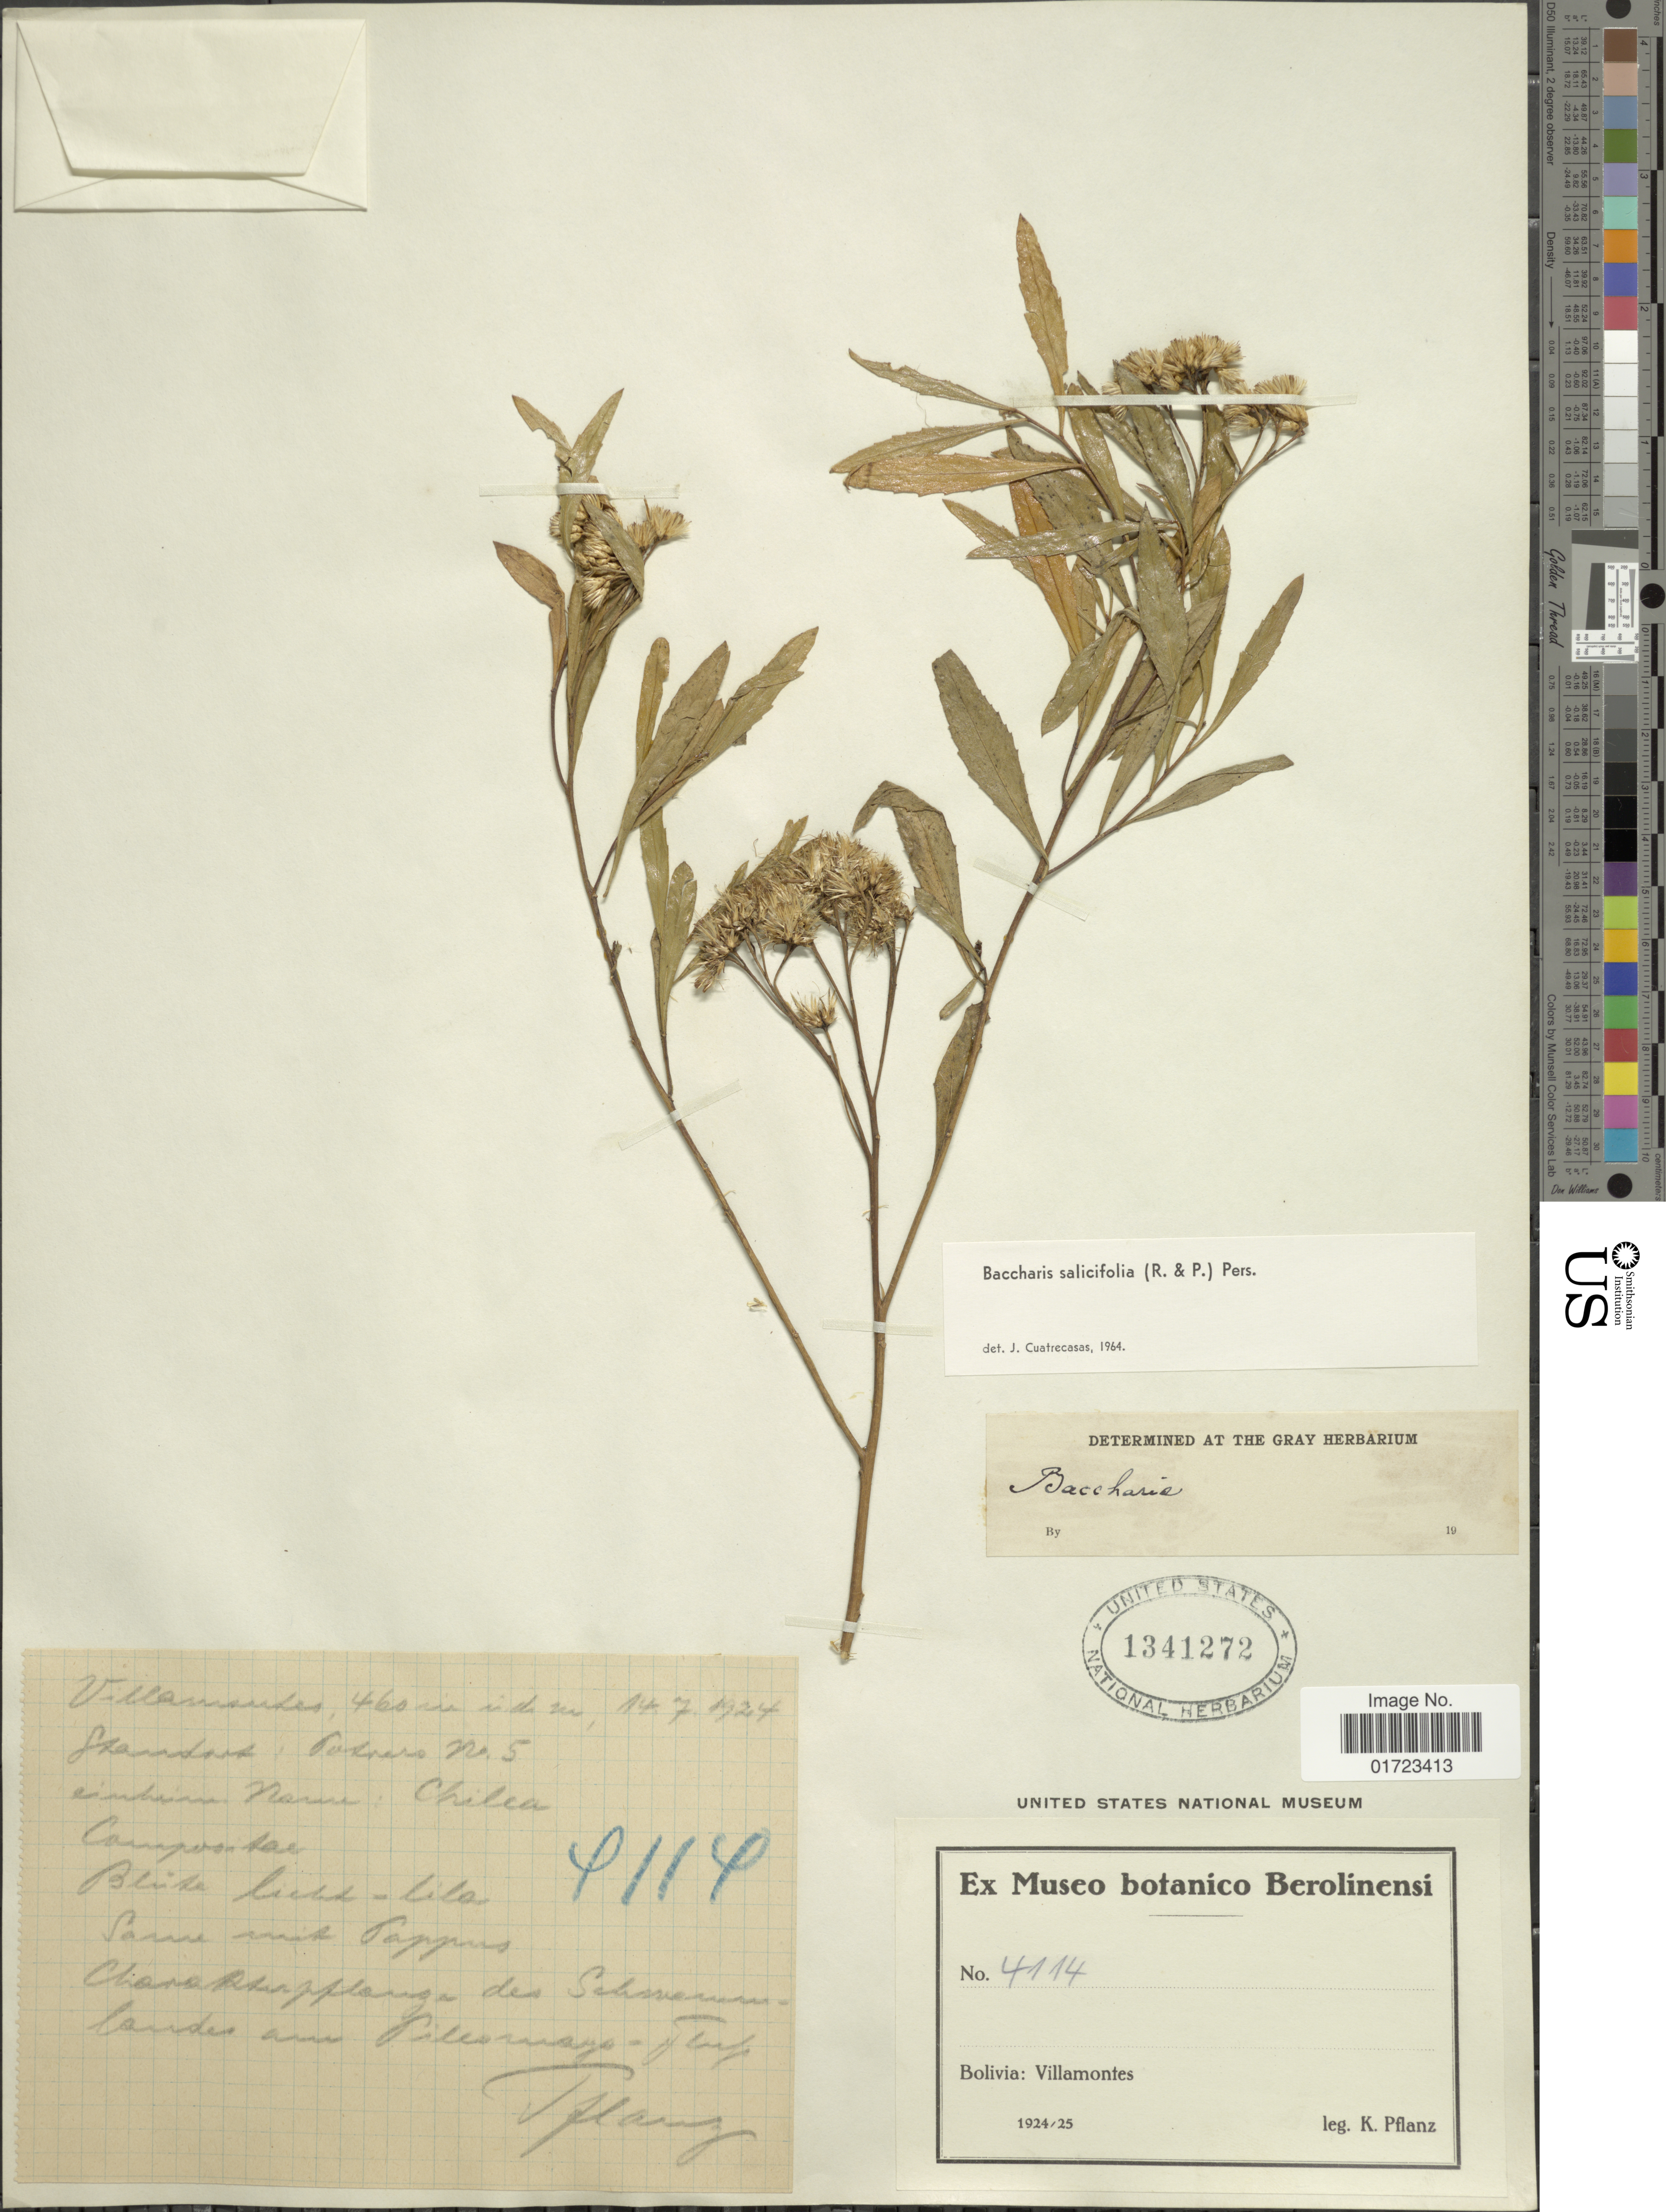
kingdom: Plantae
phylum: Tracheophyta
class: Magnoliopsida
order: Asterales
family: Asteraceae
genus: Baccharis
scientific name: Baccharis salicifolia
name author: (Ruiz & Pav.) Pers.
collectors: K. Pflanz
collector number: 4114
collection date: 1924-07-14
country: Bolivia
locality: Bolivia, Villamontes.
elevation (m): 460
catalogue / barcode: US 1341272